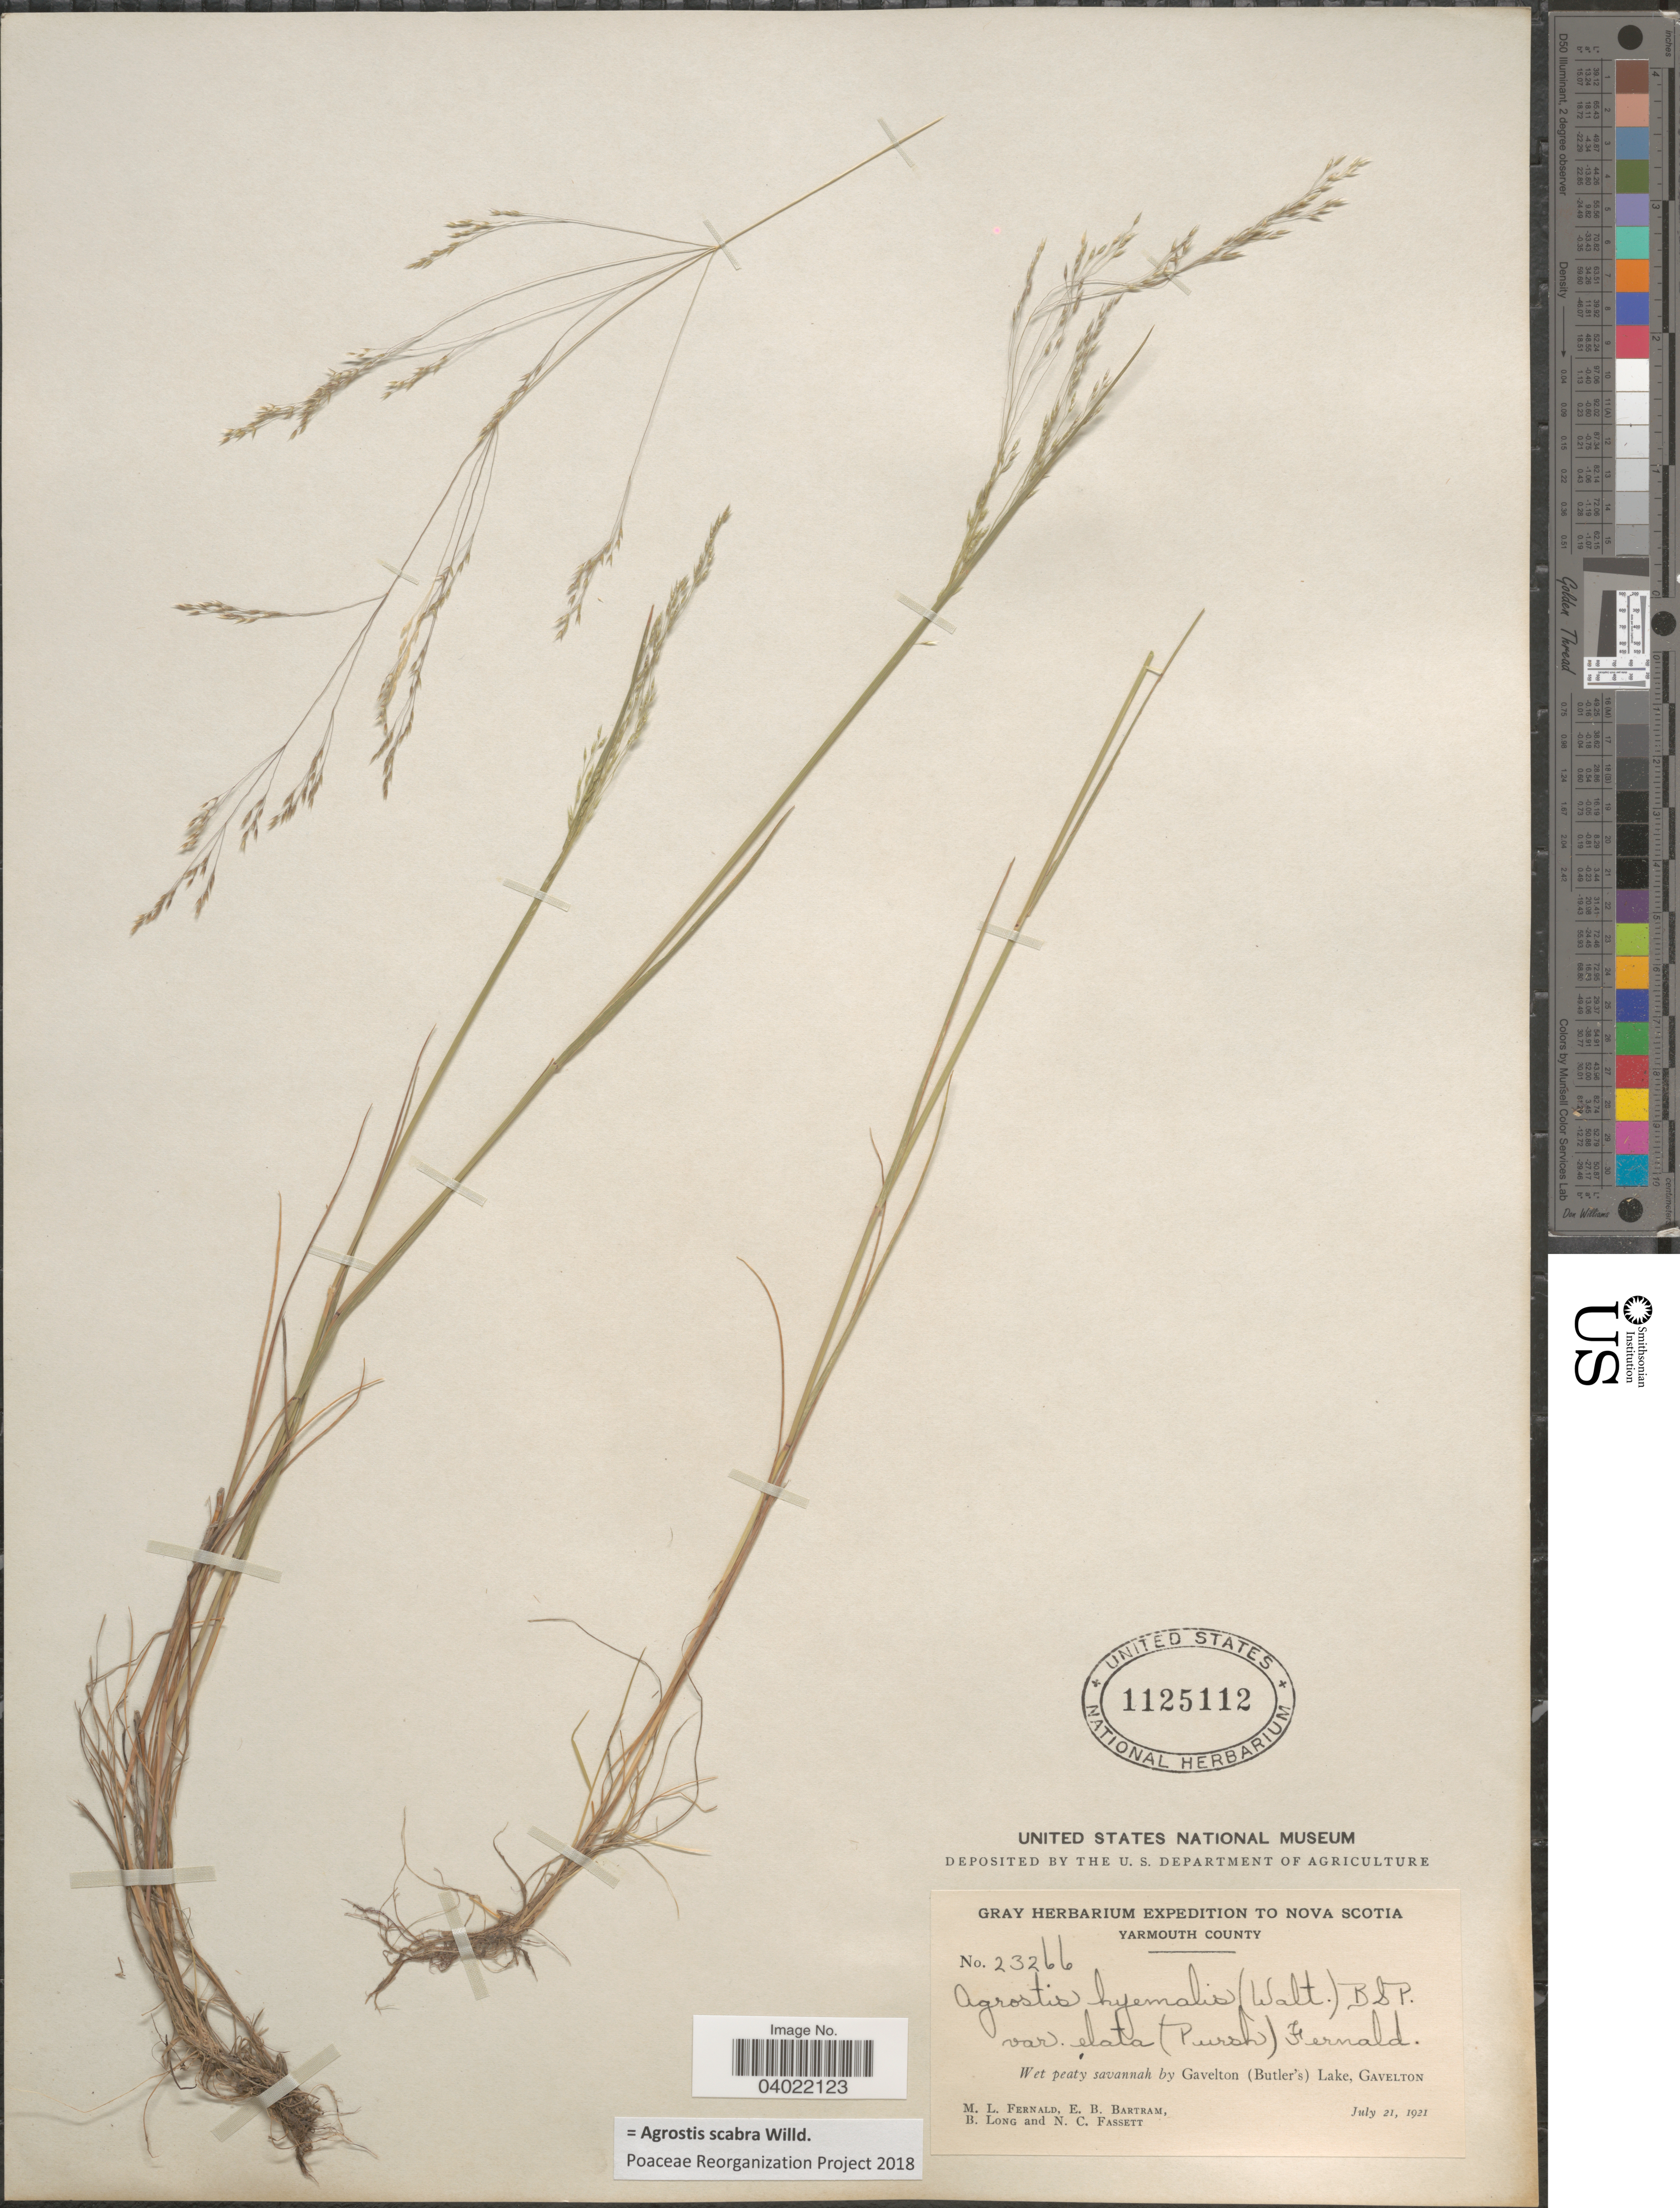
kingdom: Plantae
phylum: Tracheophyta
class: Liliopsida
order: Poales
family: Poaceae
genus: Agrostis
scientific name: Agrostis scabra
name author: Willd.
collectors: M. L. Fernald, E. B. Bartram, B. Long & N. C. Fassett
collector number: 23266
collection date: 1921-07-21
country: Canada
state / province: Nova Scotia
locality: Yarmouth County. Wet peaty savannah by Gavelton (Butler's) Lake, Gavelton.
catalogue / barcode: US 1125112